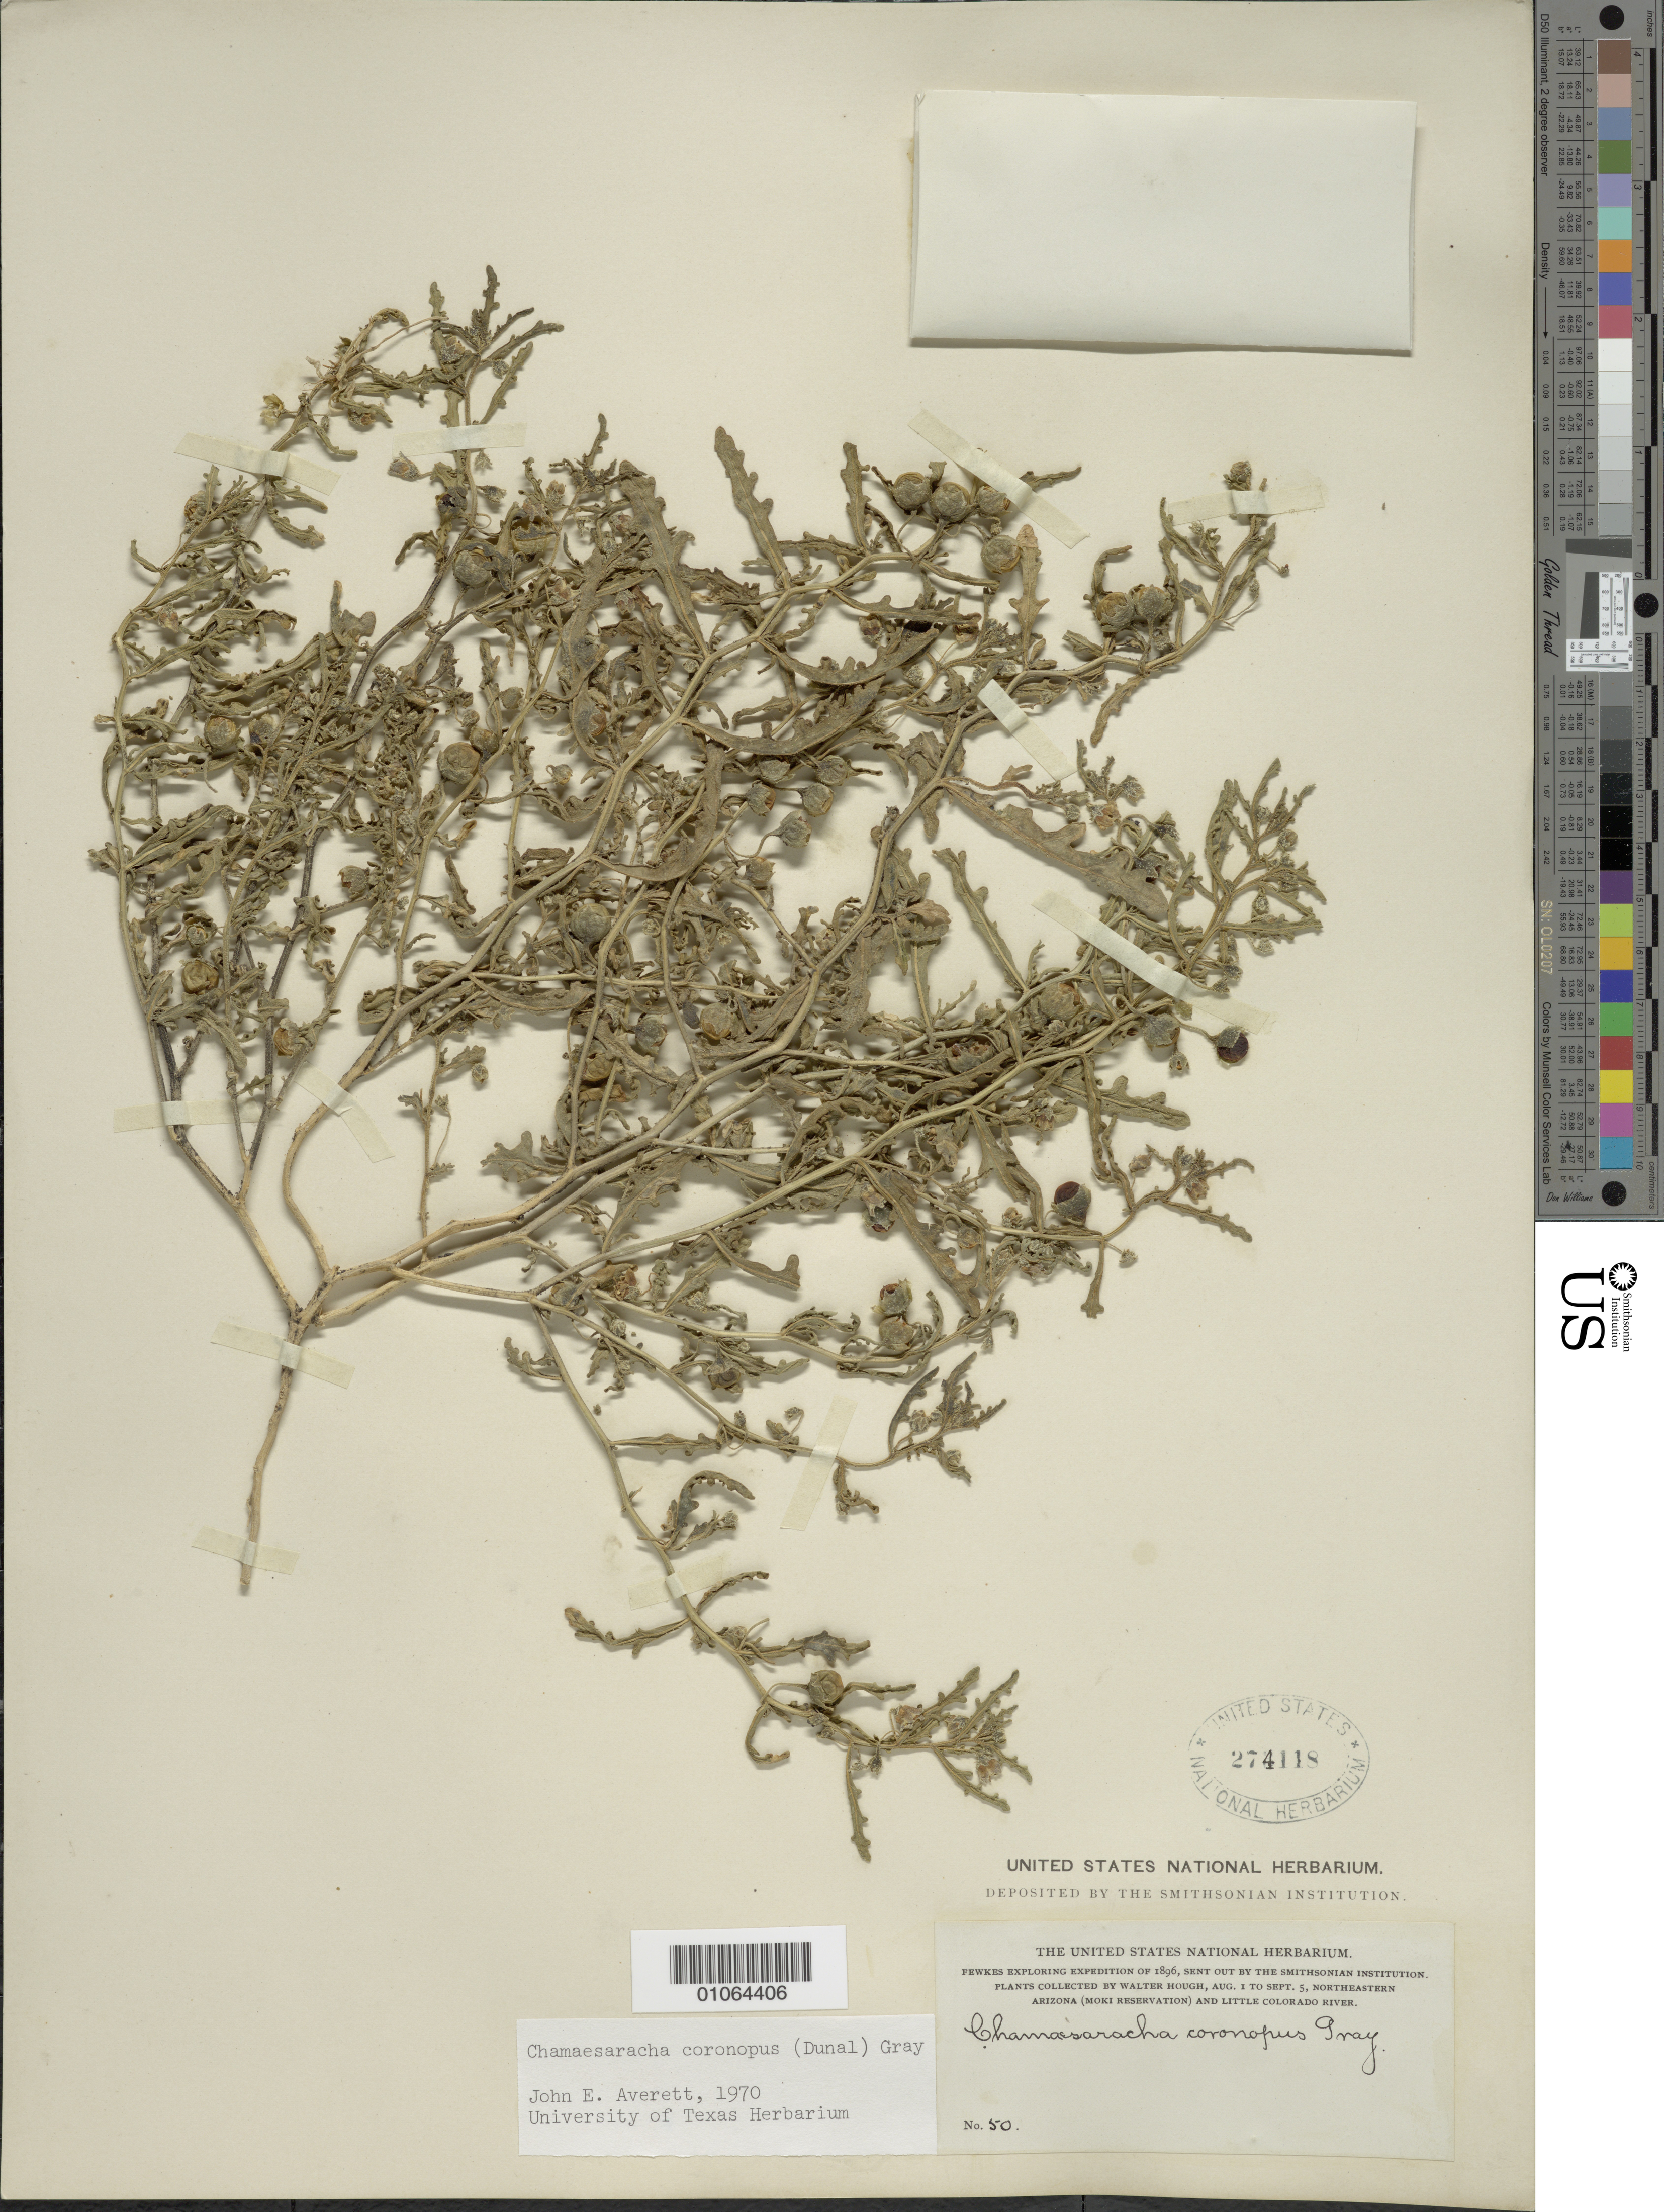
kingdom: Plantae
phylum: Tracheophyta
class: Magnoliopsida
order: Solanales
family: Solanaceae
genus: Chamaesaracha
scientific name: Chamaesaracha coronopus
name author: (Dunal) A. Gray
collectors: W. Hough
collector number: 50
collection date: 1896-08-01/1896-09-05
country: United States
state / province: Arizona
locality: Northeastern Arizona (Moki Reservation) and Little Colorado River.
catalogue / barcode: US 274118